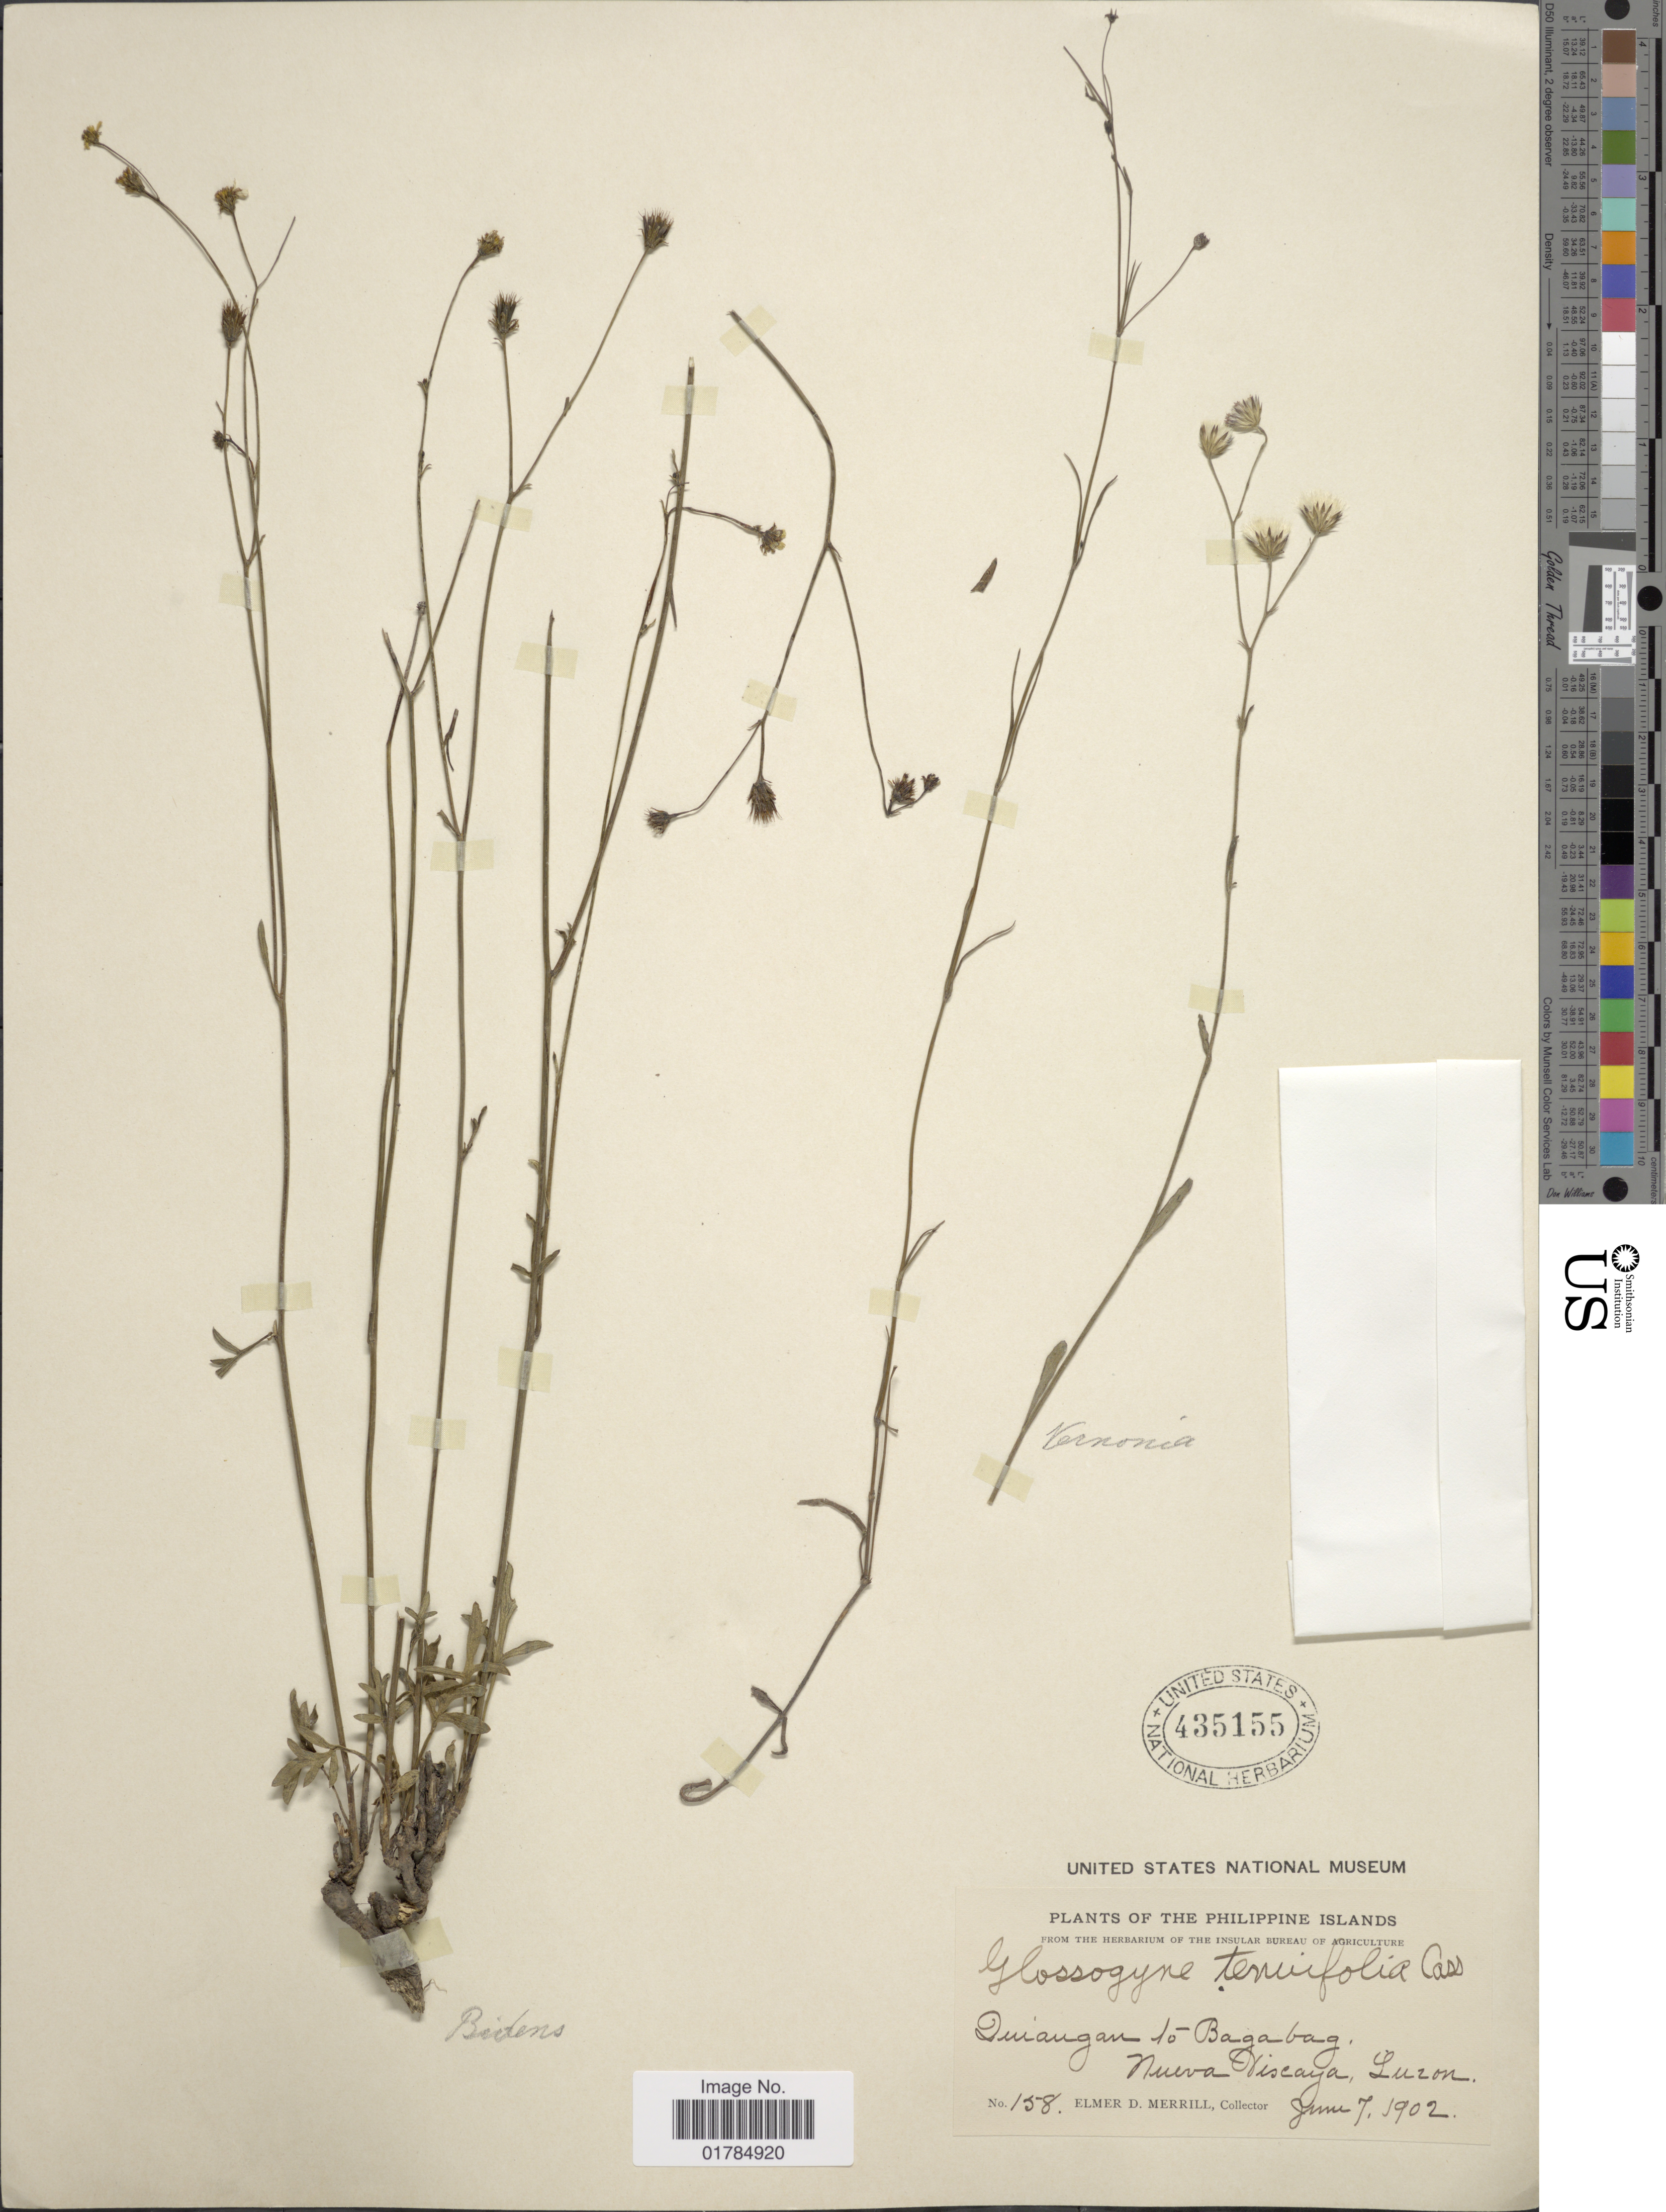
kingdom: Plantae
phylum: Tracheophyta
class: Magnoliopsida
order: Asterales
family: Asteraceae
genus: Glossogyne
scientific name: Glossogyne tenuifolia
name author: (Labill.)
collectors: E. D. Merrill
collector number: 5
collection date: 1902-06-07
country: Philippines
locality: Zuniangan to bagabag, Nueva Viscaya, Luzon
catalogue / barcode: US 435155